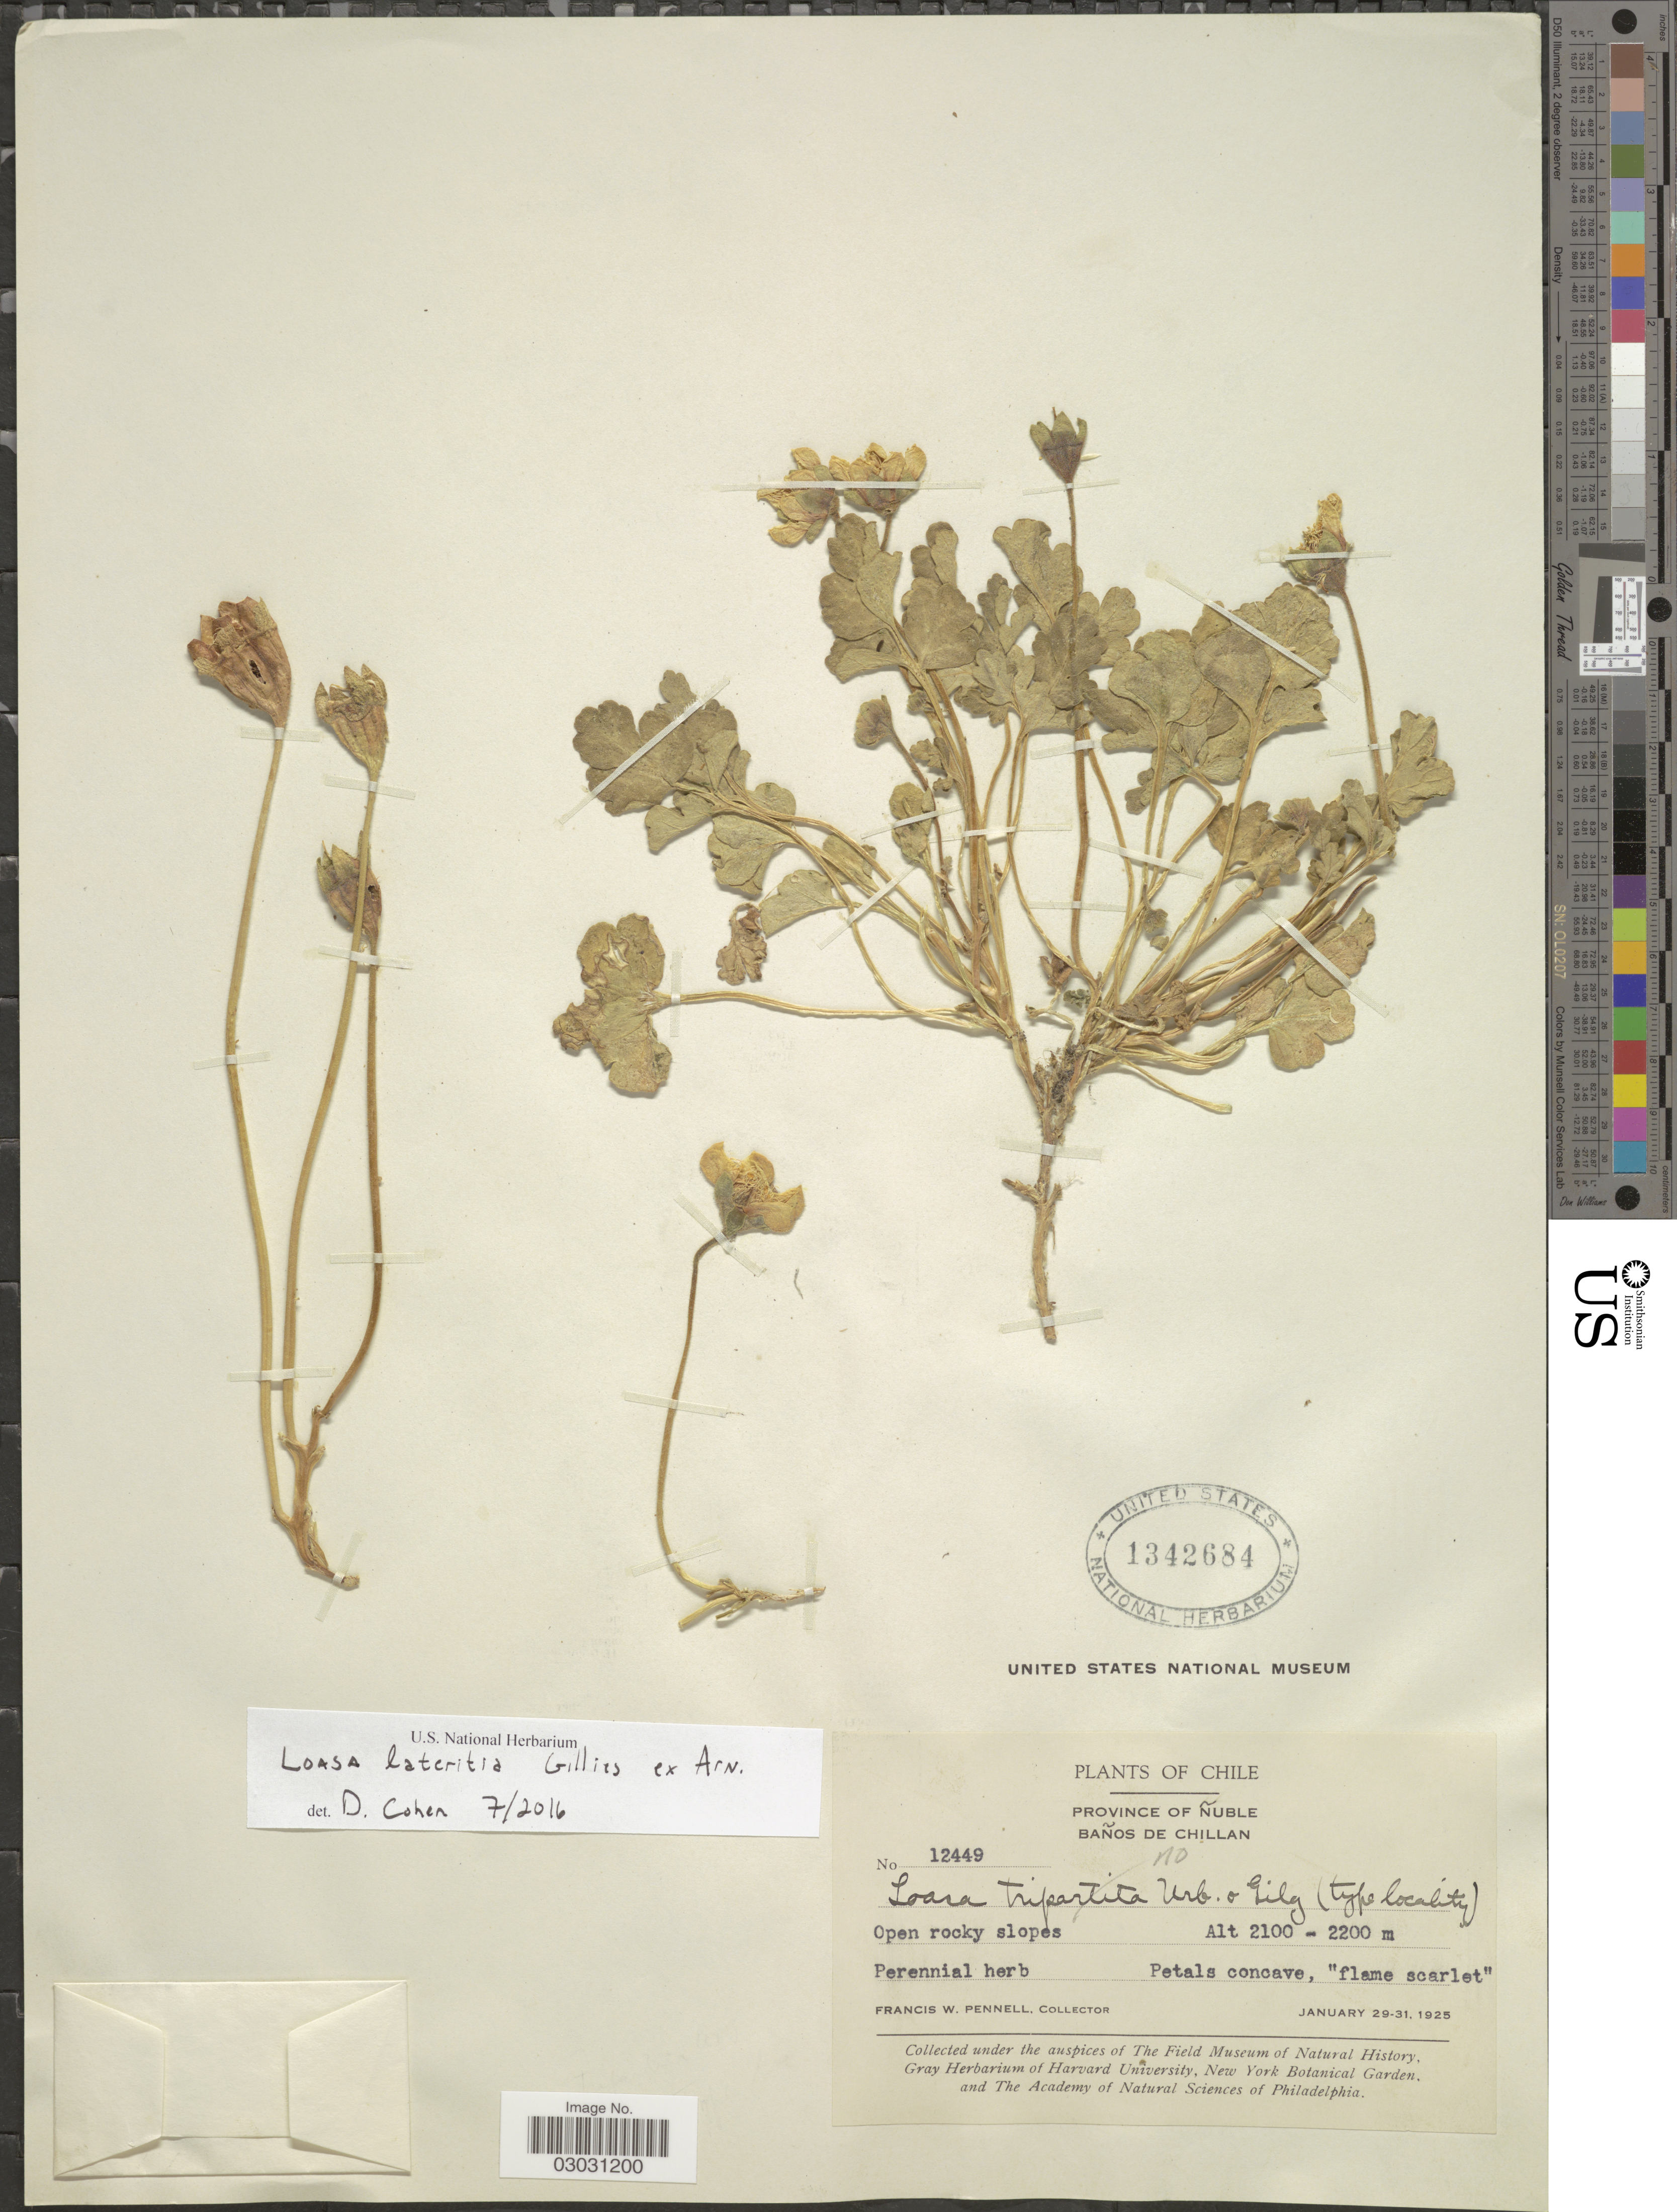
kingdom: Plantae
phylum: Tracheophyta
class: Magnoliopsida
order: Cornales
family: Loasaceae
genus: Grausa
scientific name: Grausa laterita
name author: (Gillies ex Arn.) Weigend & R. H. Acuña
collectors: F. W. Pennell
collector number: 12449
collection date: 1925-01-29/1925-01-31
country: Chile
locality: Province of Ñuble, Baños de Chillan.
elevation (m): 2100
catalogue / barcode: US 1342684